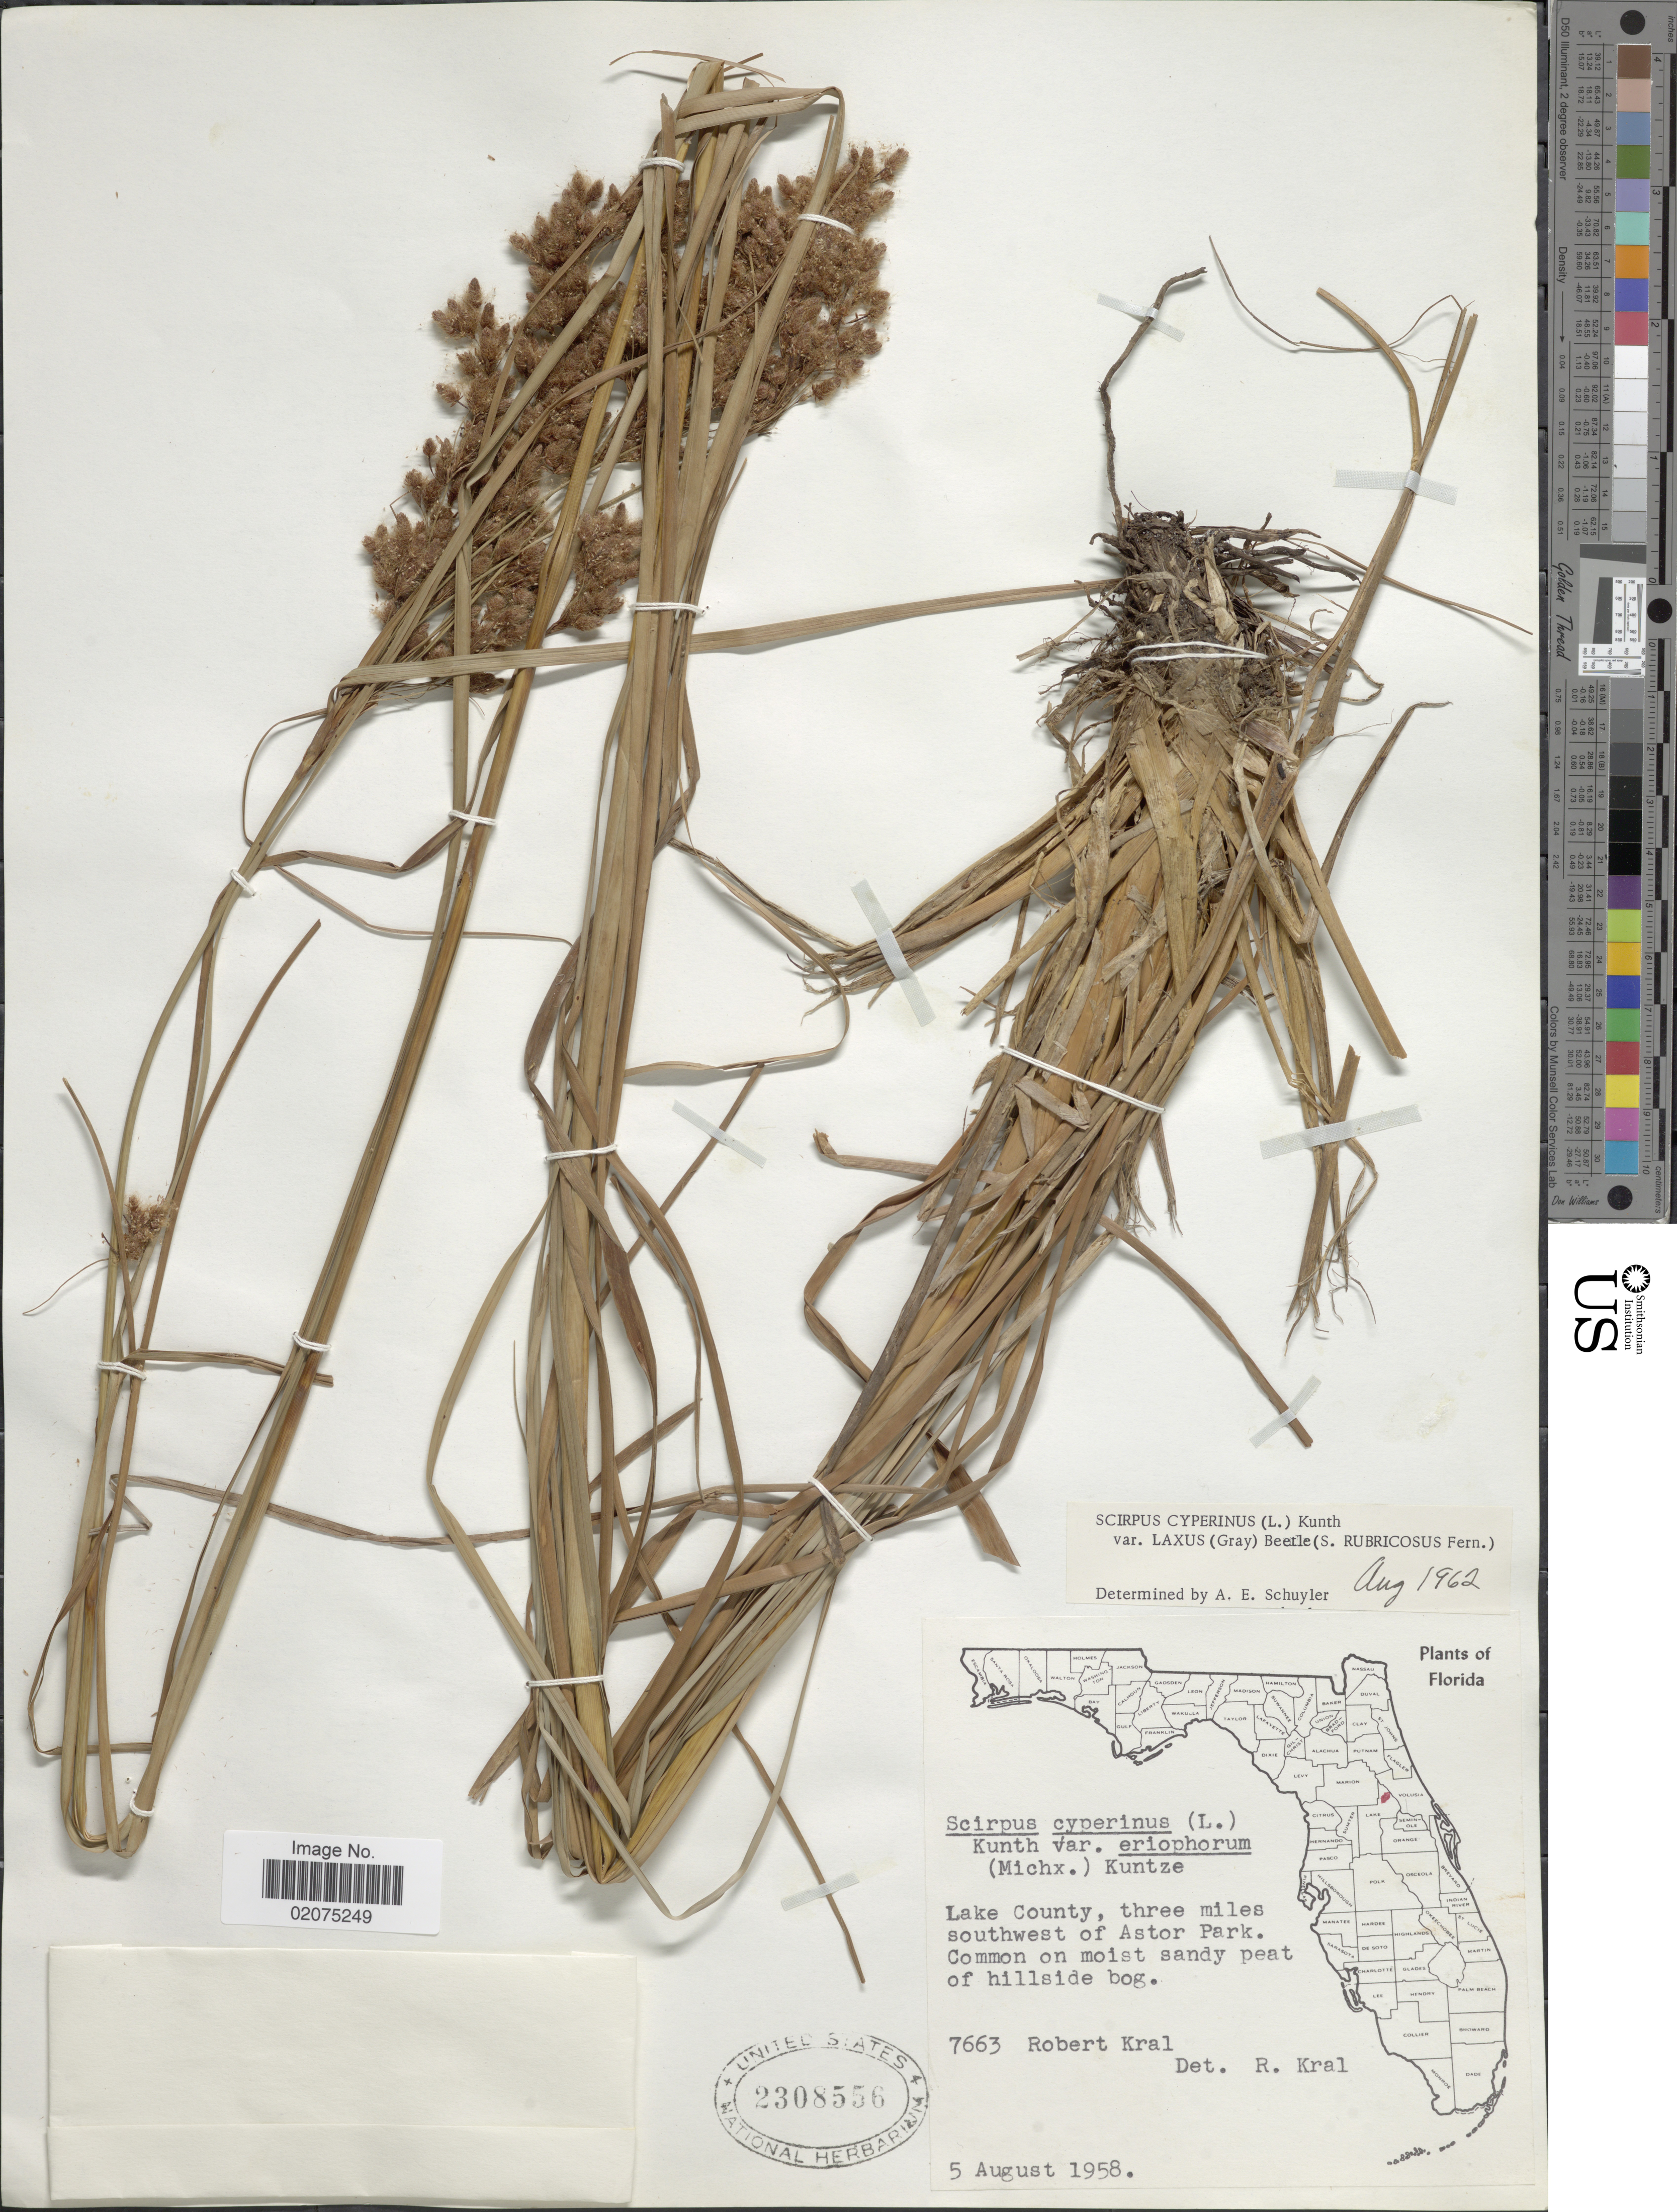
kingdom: Plantae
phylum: Tracheophyta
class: Liliopsida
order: Poales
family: Cyperaceae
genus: Scirpus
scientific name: Scirpus cyperinus var. laxus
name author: (A. Gray) Beetle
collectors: R. Kral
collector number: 7663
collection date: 1958-08-05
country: United States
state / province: Florida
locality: Lake County, three miles southwest of Astor Park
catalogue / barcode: US 2308556